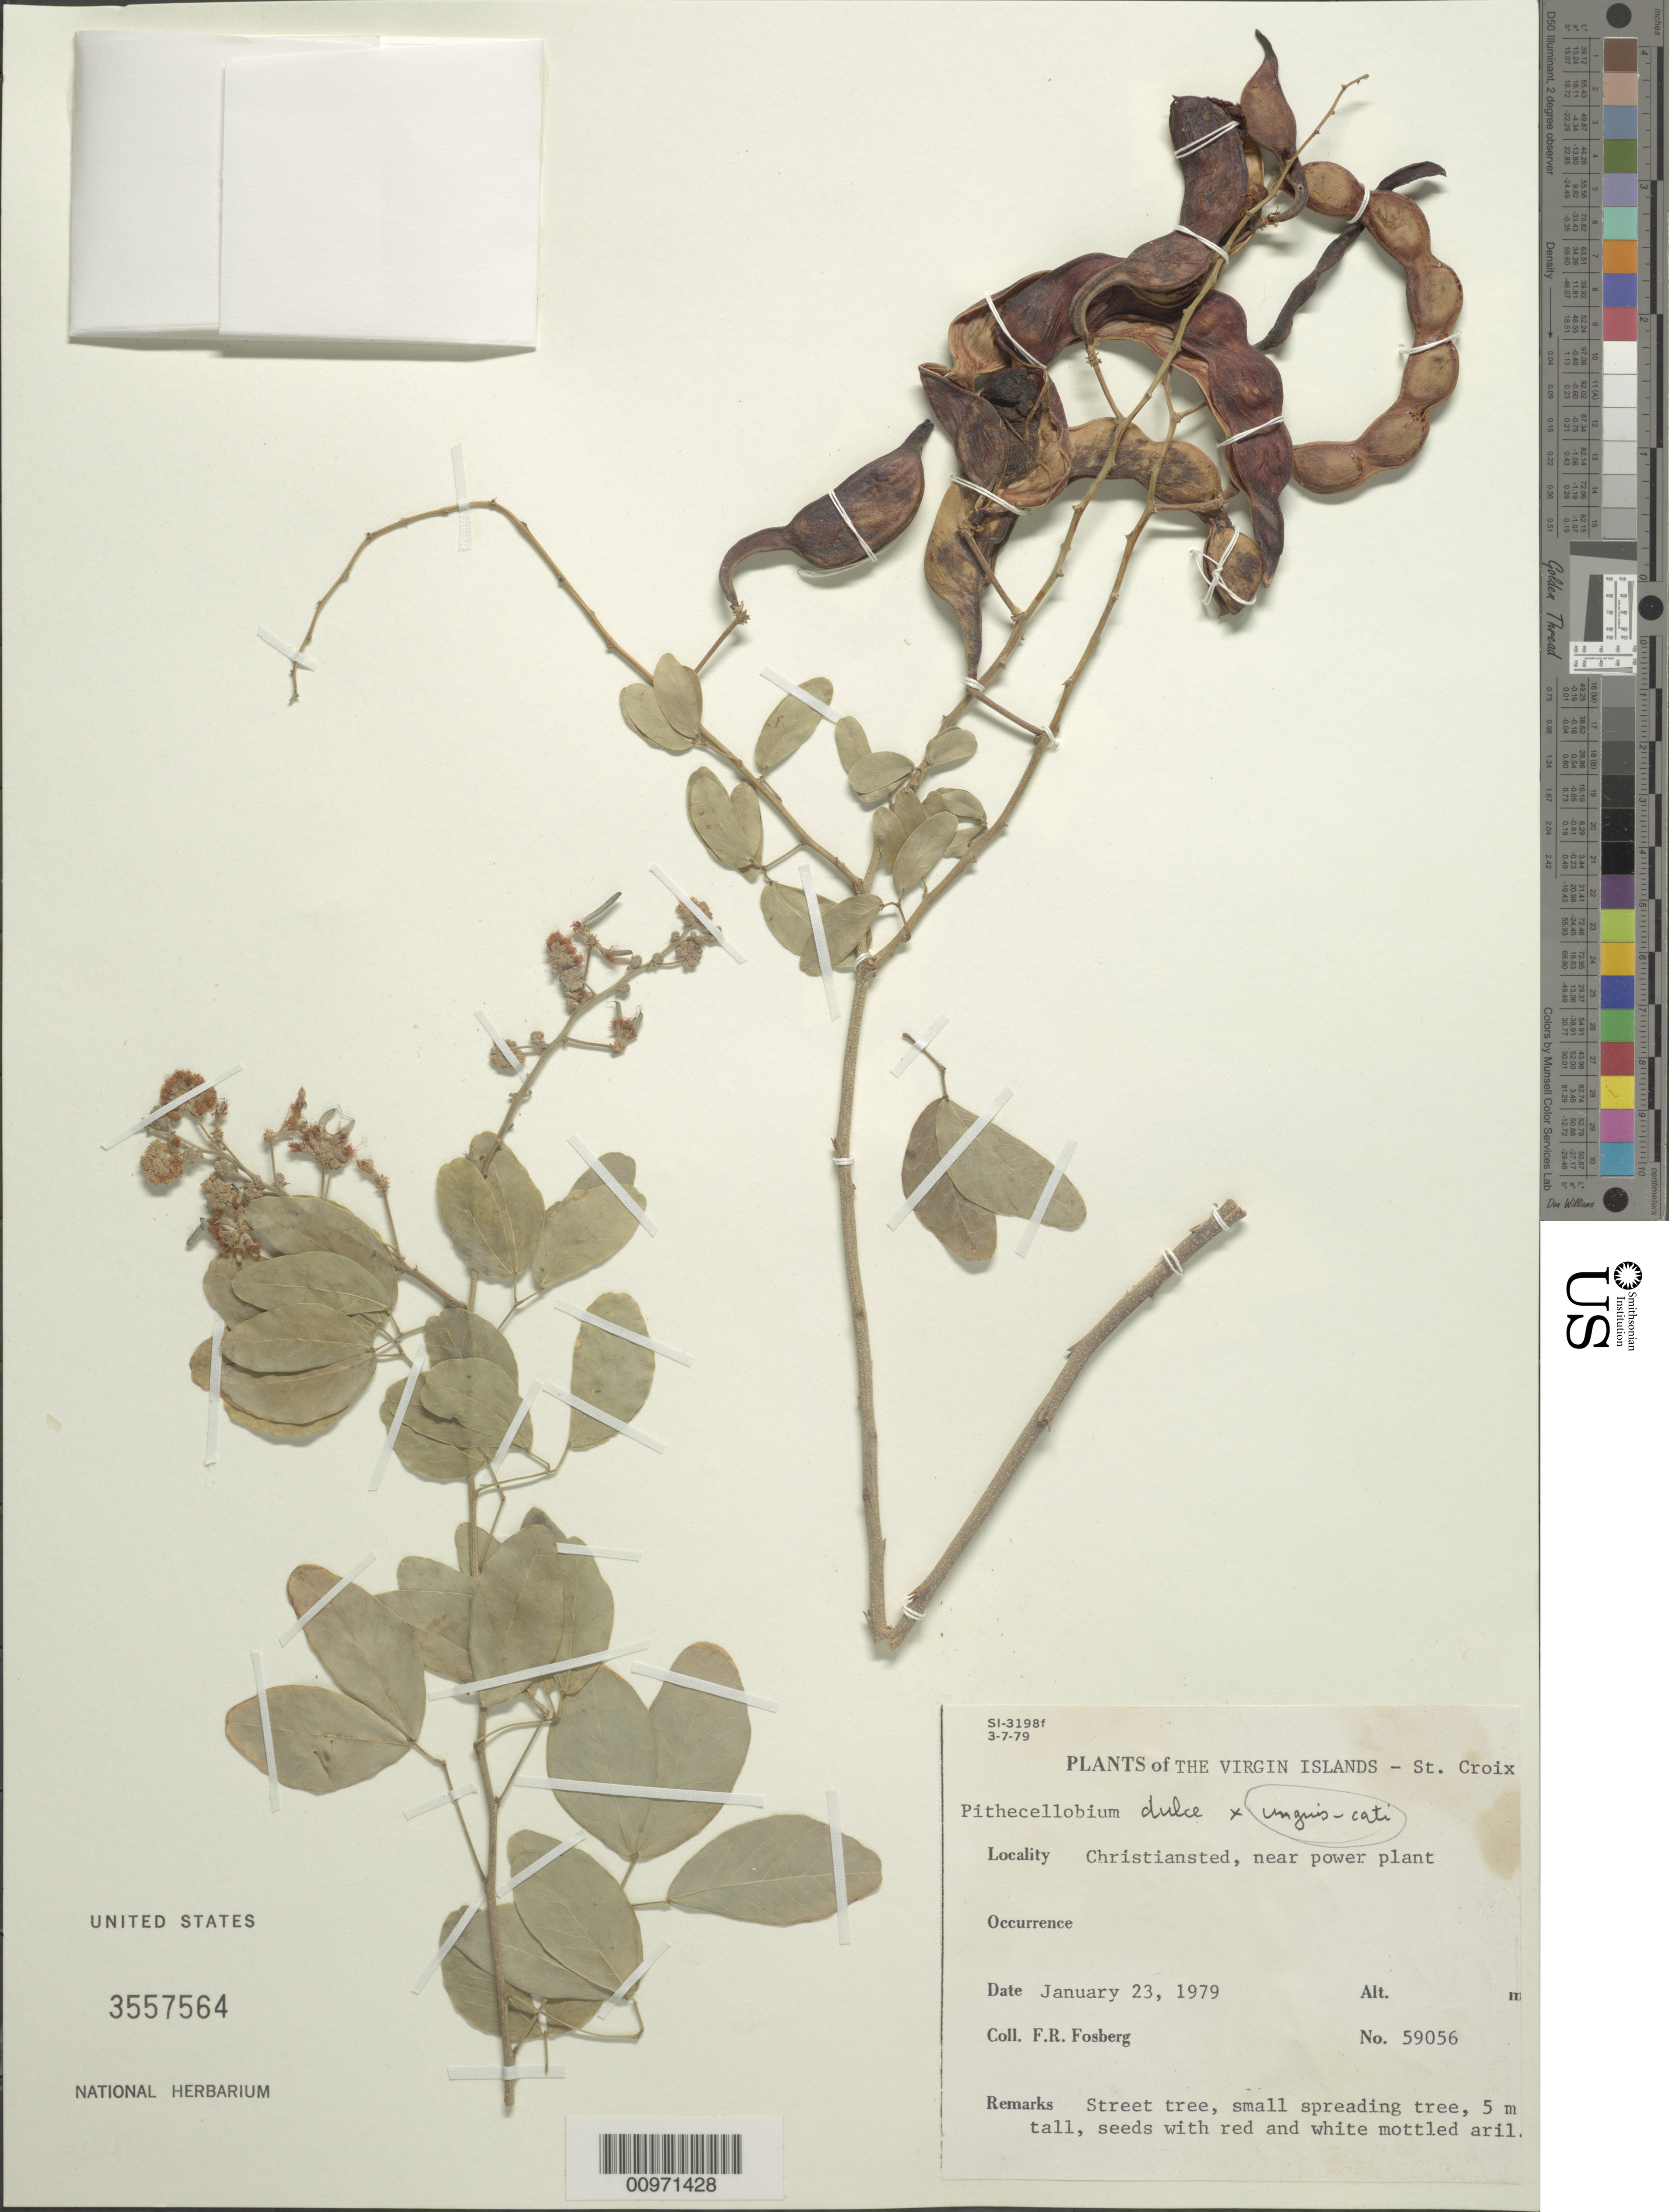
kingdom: Plantae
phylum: Tracheophyta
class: Magnoliopsida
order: Fabales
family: Fabaceae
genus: Pithecellobium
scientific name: Pithecellobium unguis-cati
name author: (L.) Benth.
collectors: F. R. Fosberg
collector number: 59056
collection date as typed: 23 Jan 1979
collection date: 1979-01-23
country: U.S. Virgin Islands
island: St. Croix I.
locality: Christiansted, near power plant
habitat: Street tree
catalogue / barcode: US 3557564